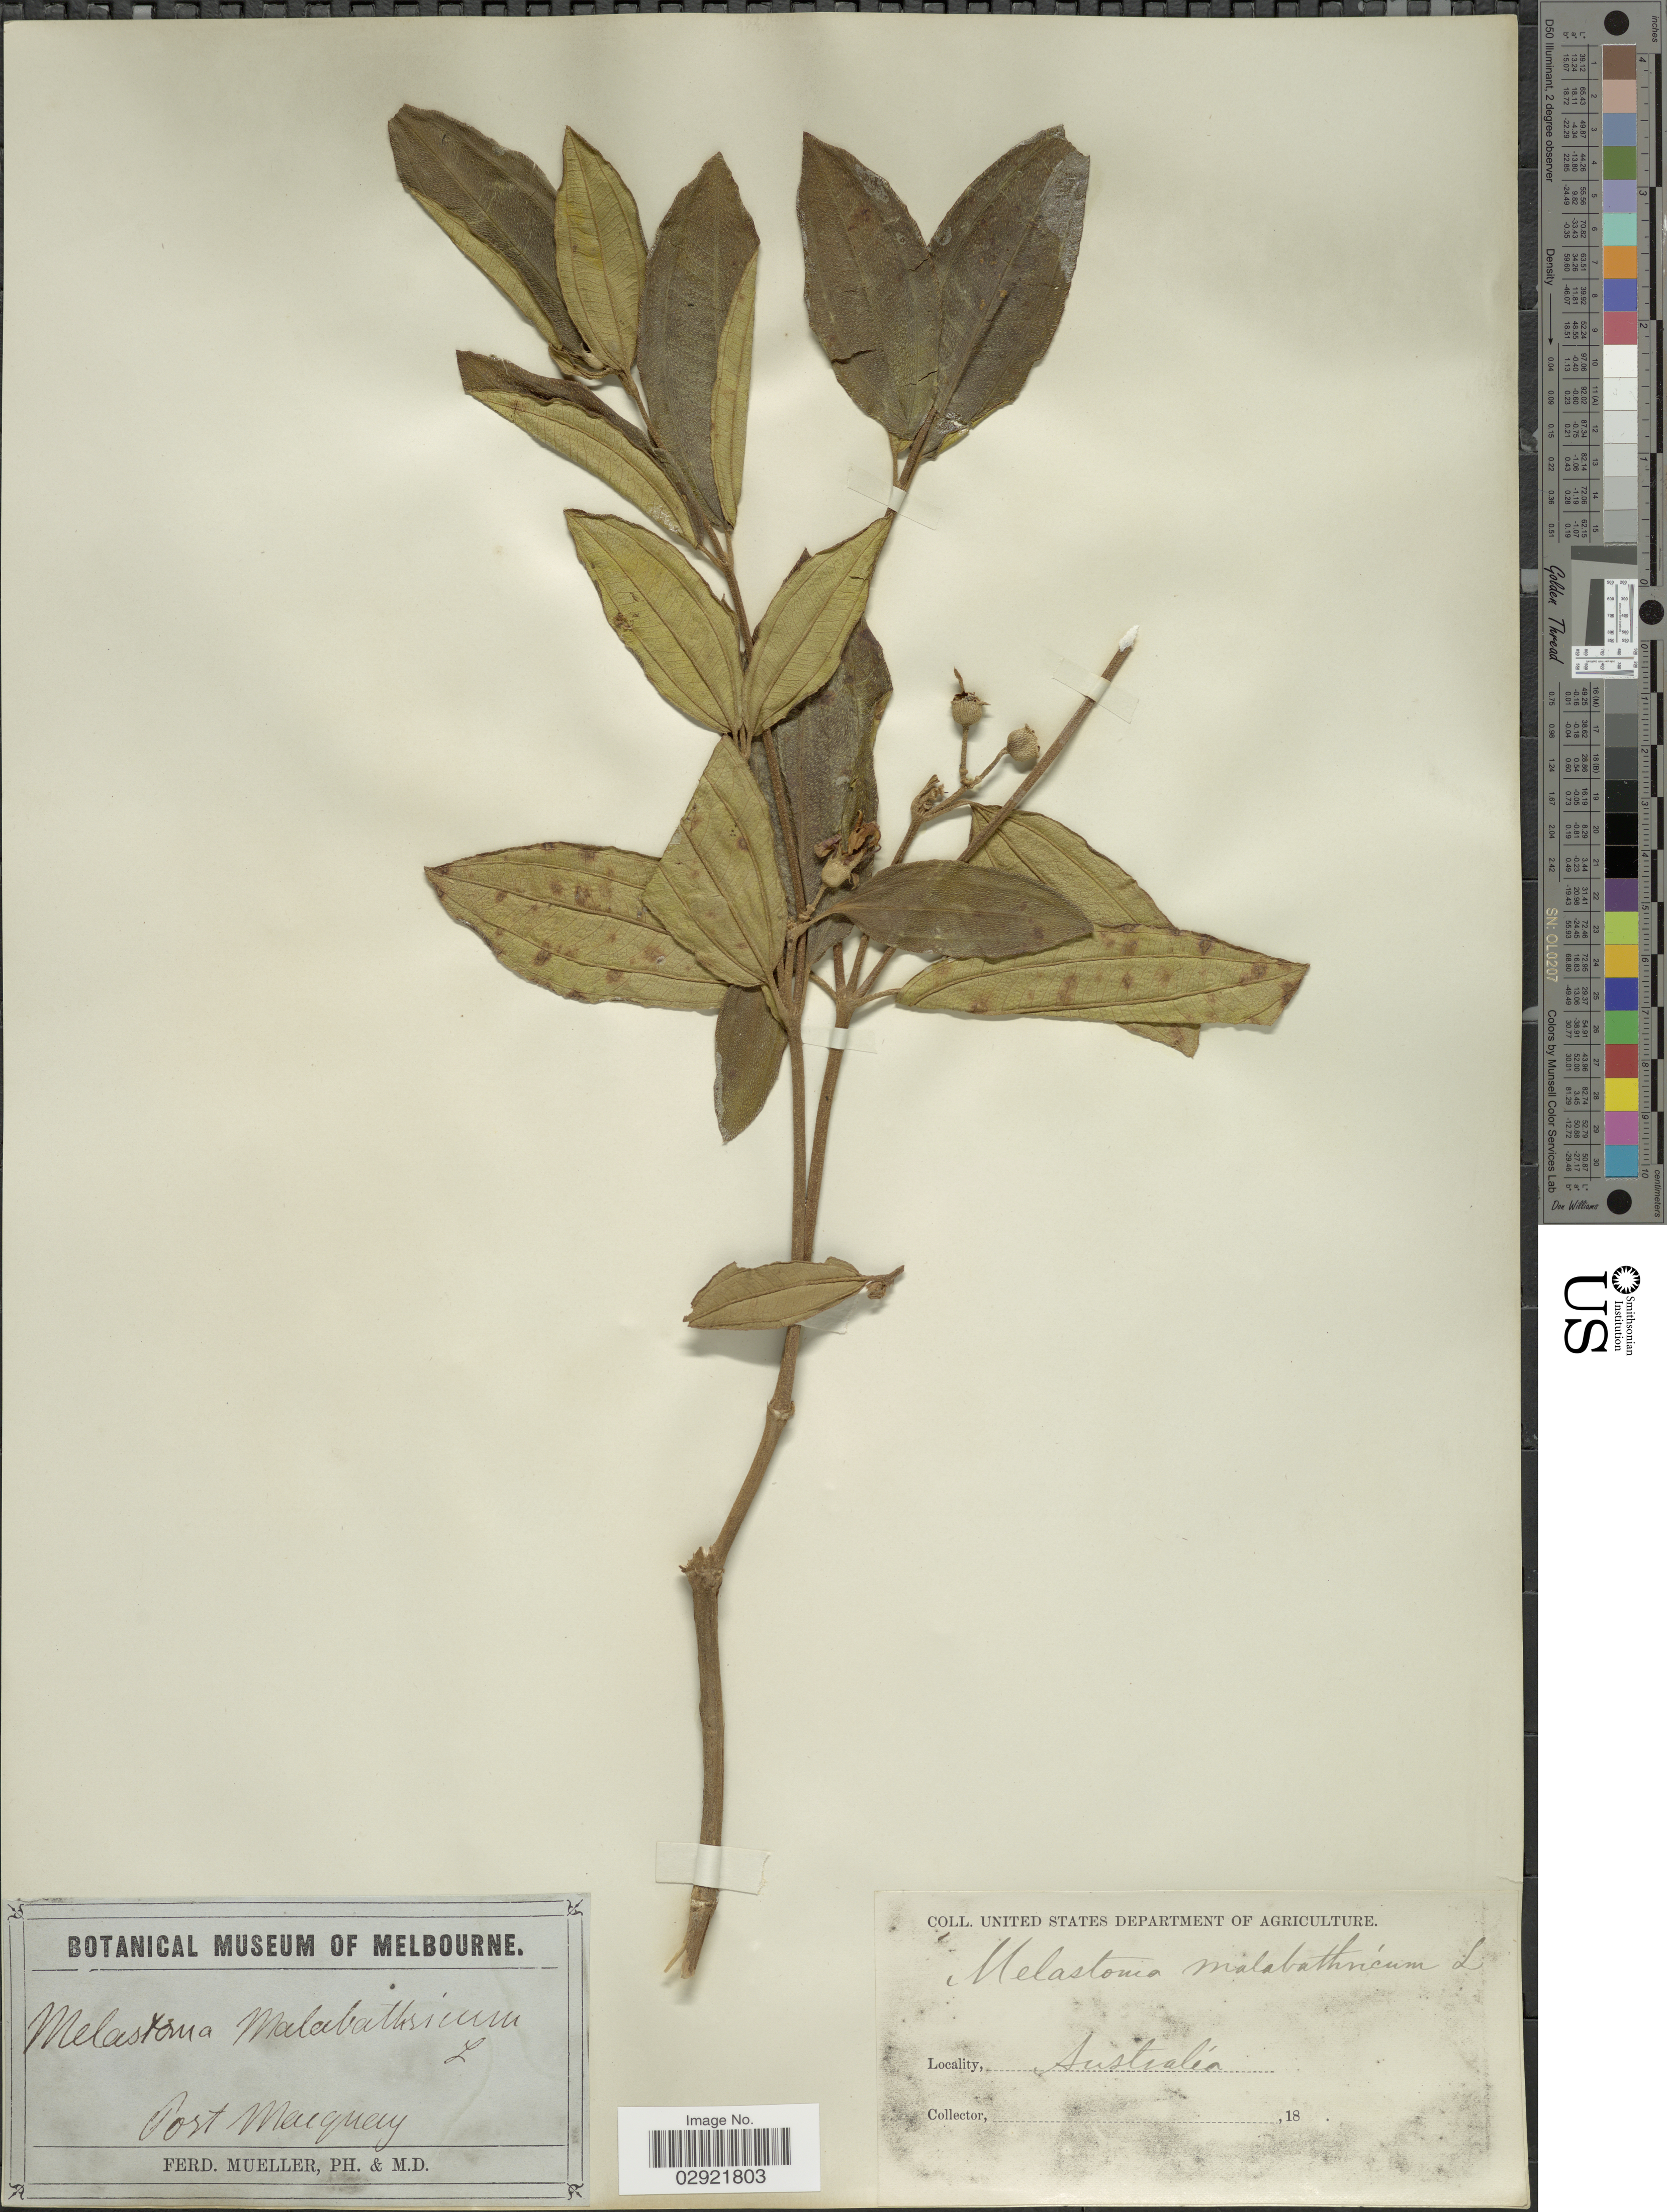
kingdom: Plantae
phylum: Tracheophyta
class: Magnoliopsida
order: Myrtales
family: Melastomataceae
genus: Melastoma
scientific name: Melastoma malabathricum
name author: L.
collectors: F. Mueller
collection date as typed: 18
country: Australia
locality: Port Macquary.